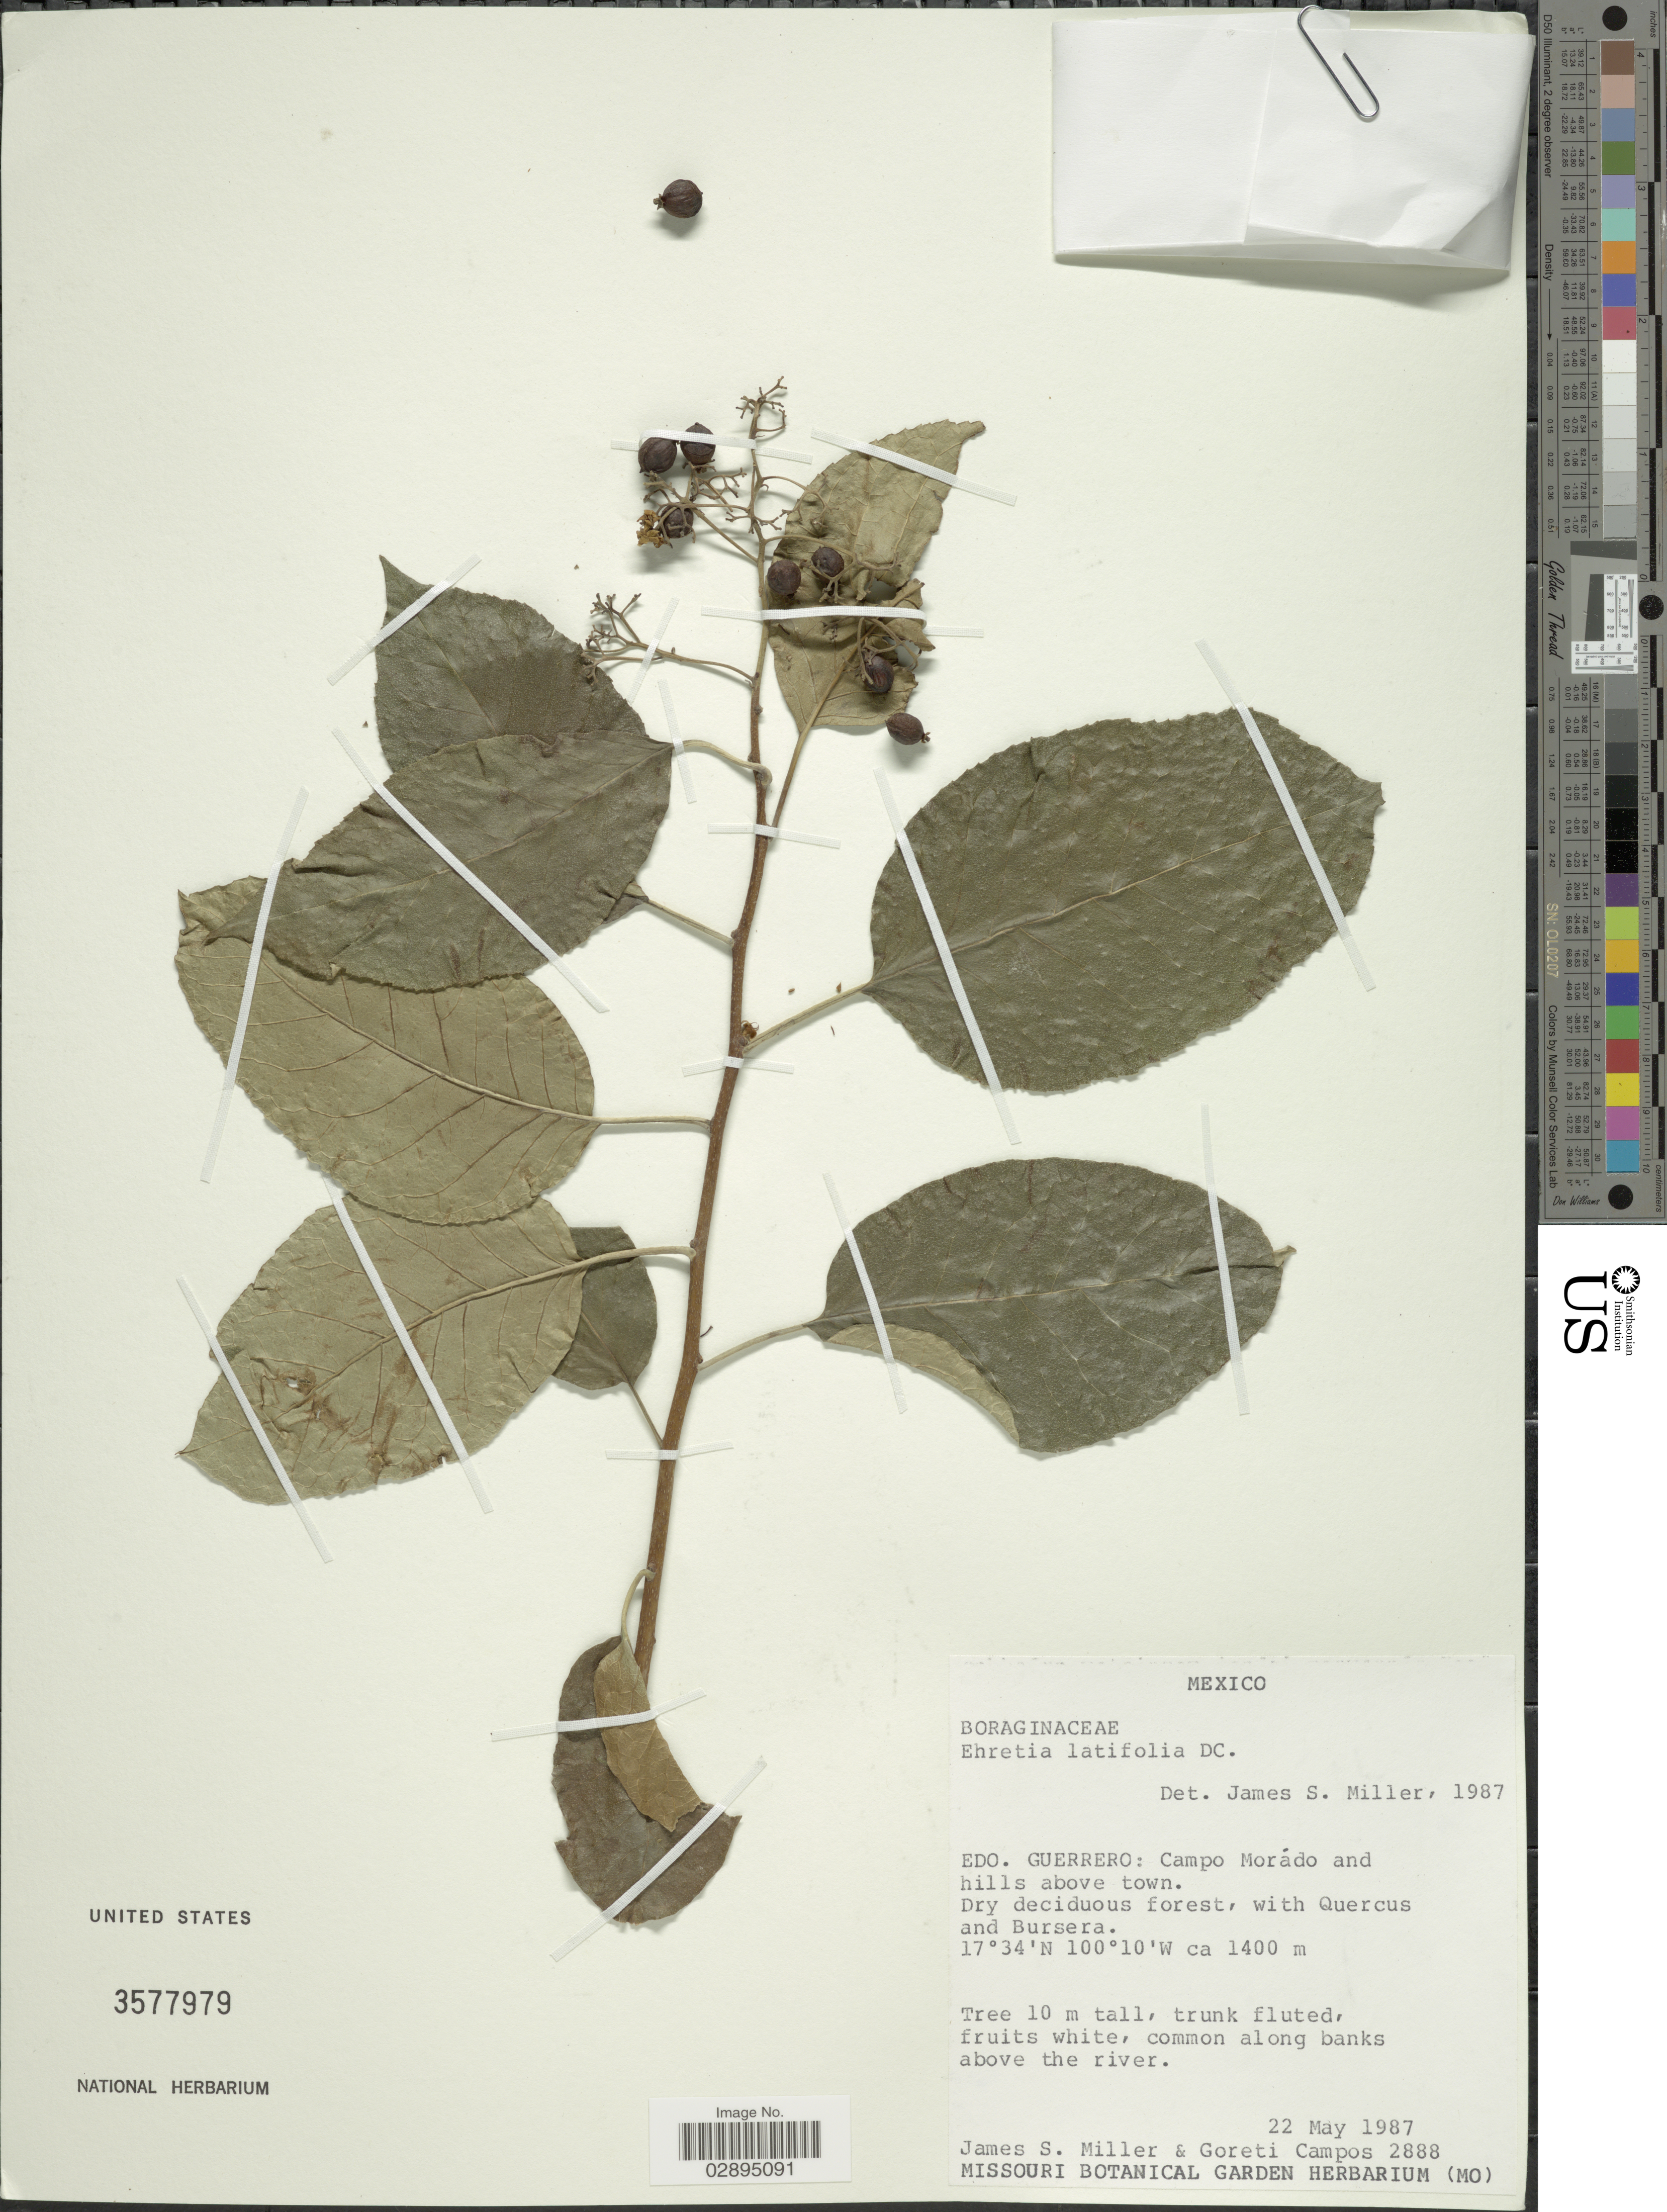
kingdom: Plantae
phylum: Tracheophyta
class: Magnoliopsida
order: Boraginales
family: Ehretiaceae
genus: Ehretia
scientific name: Ehretia latifolia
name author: DC.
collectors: J. S. Miller & G. Campos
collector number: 2888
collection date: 1987-05-22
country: Mexico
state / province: Guerrero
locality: Edo. Guerrero: Campo Morádo and hills above town.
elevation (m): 1400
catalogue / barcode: US 3577979